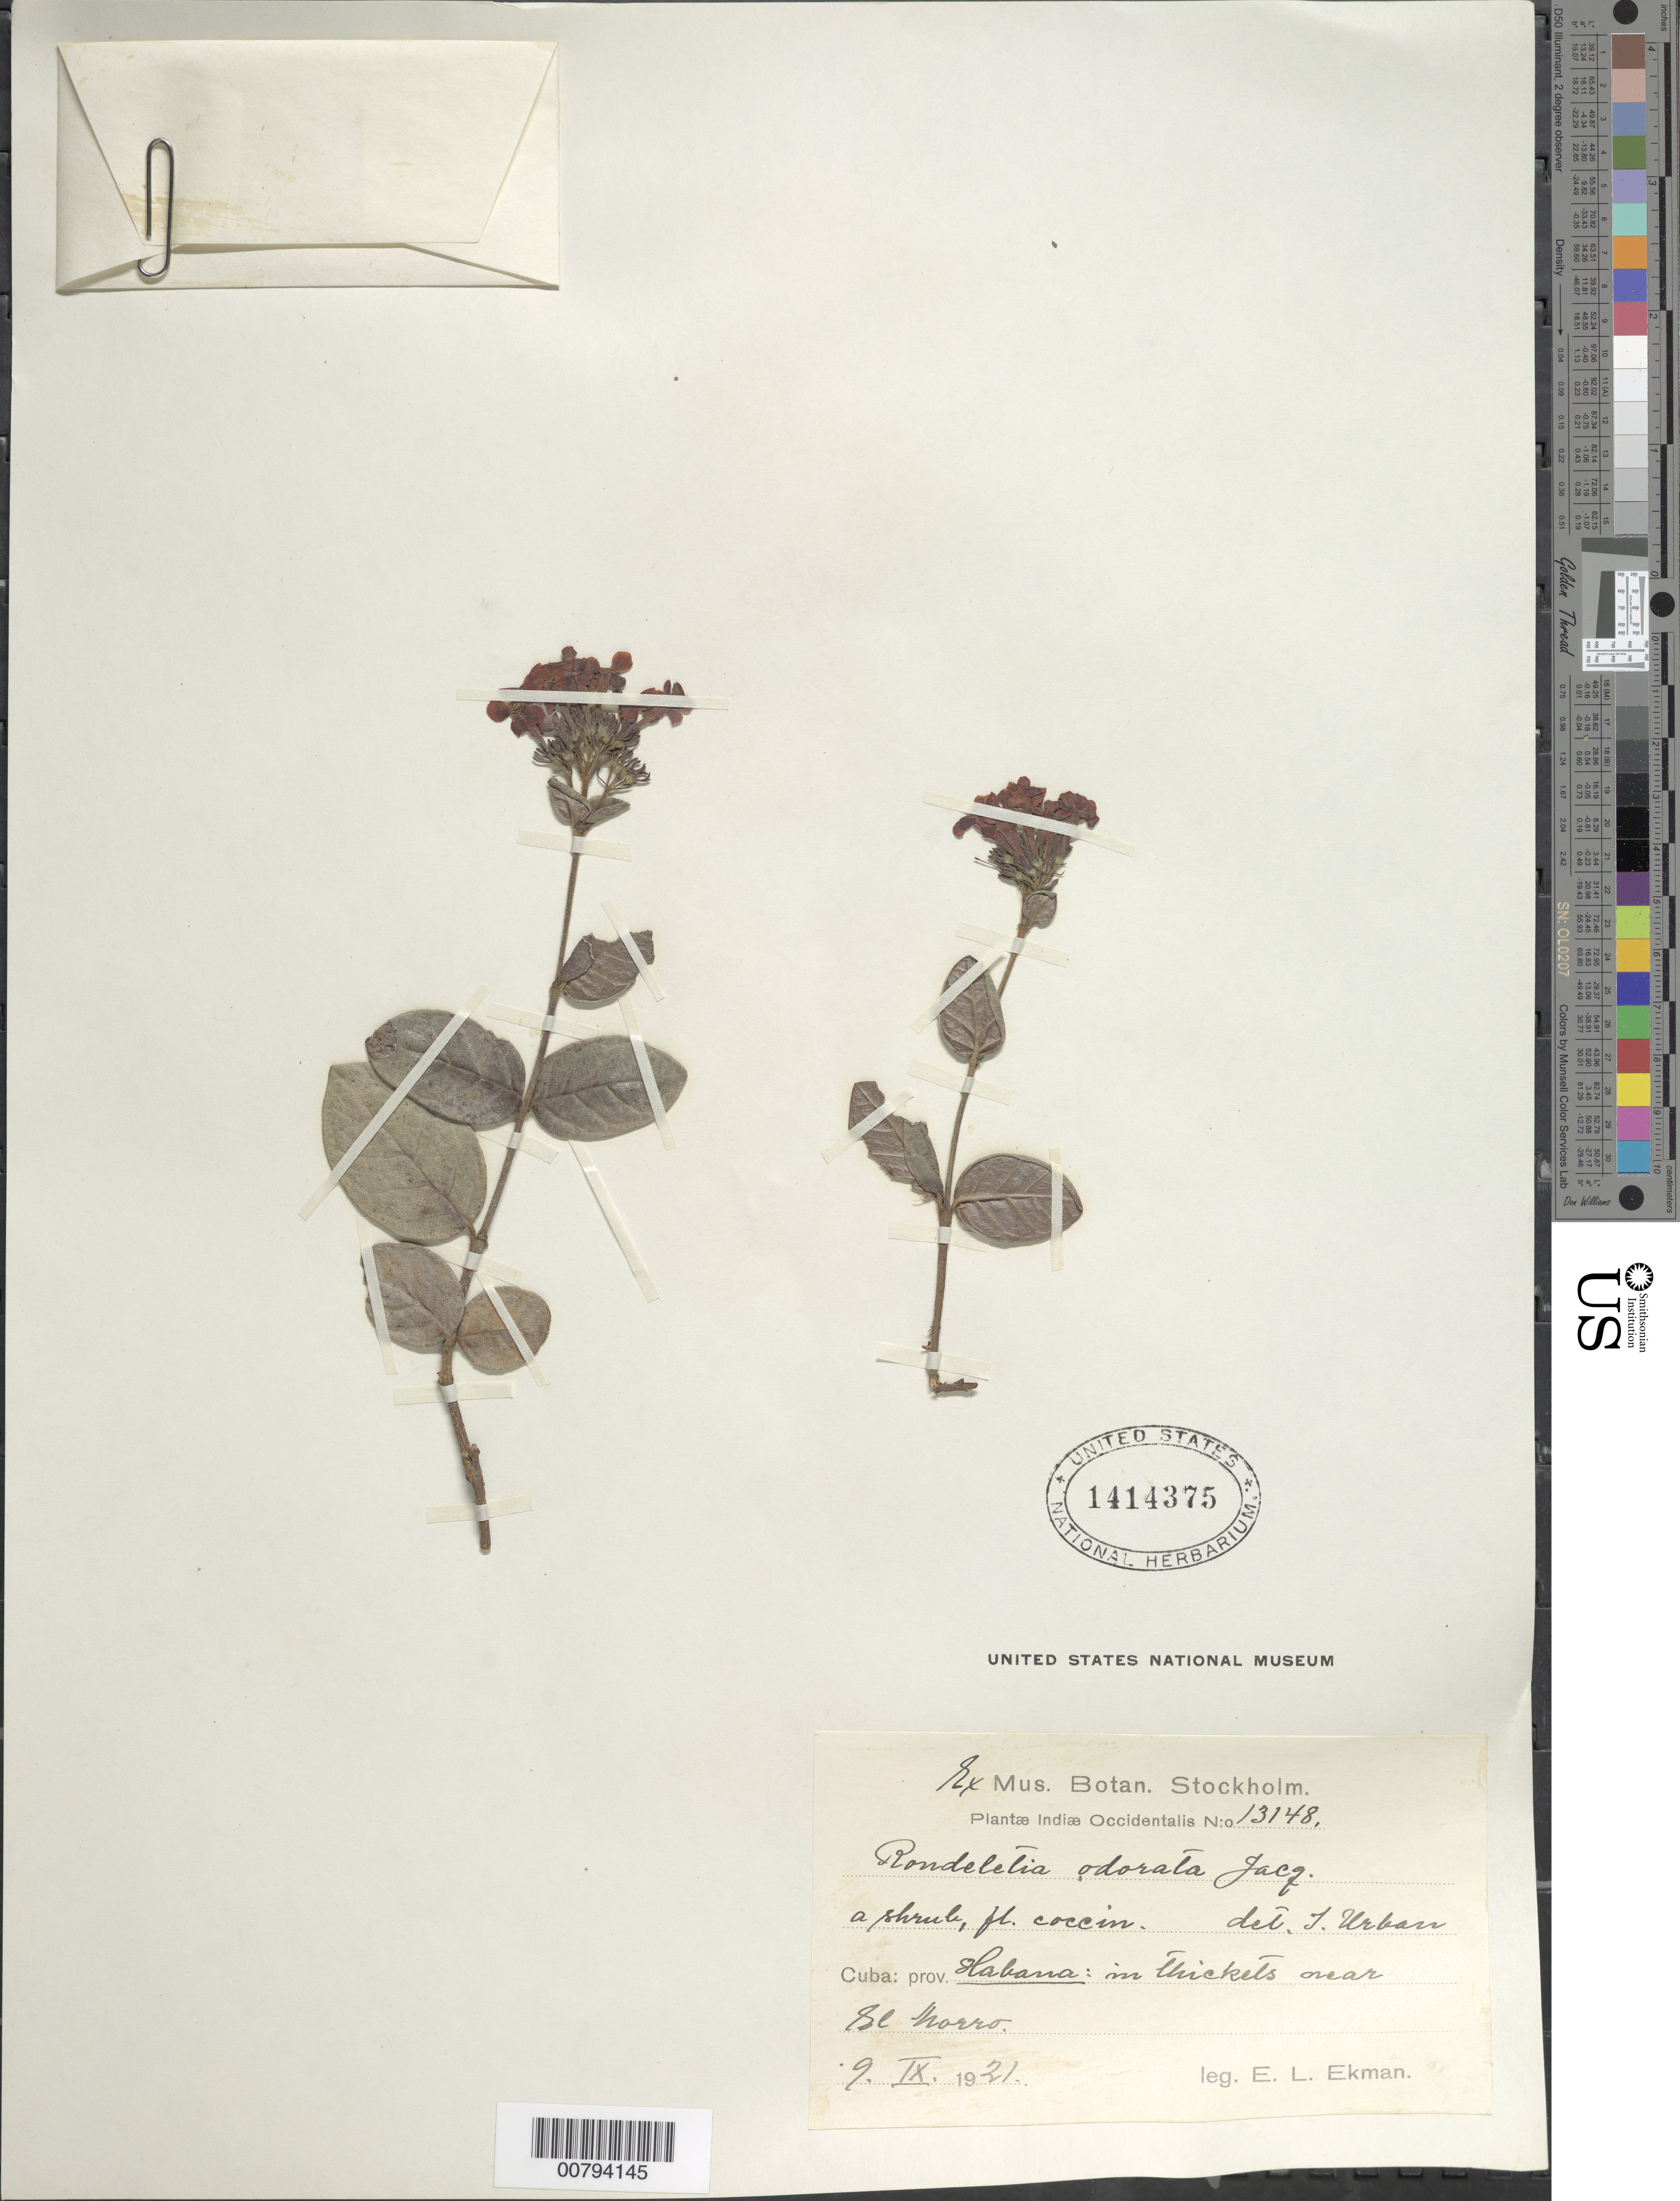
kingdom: Plantae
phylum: Tracheophyta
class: Magnoliopsida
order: Gentianales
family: Rubiaceae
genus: Rondeletia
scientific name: Rondeletia odorata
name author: Jacq.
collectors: E. L. Ekman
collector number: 13148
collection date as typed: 09 Sep 1921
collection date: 1921-09-09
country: Cuba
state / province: La Habana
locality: Habana: near El Norro (sp?)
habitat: Thickets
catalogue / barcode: US 1414375